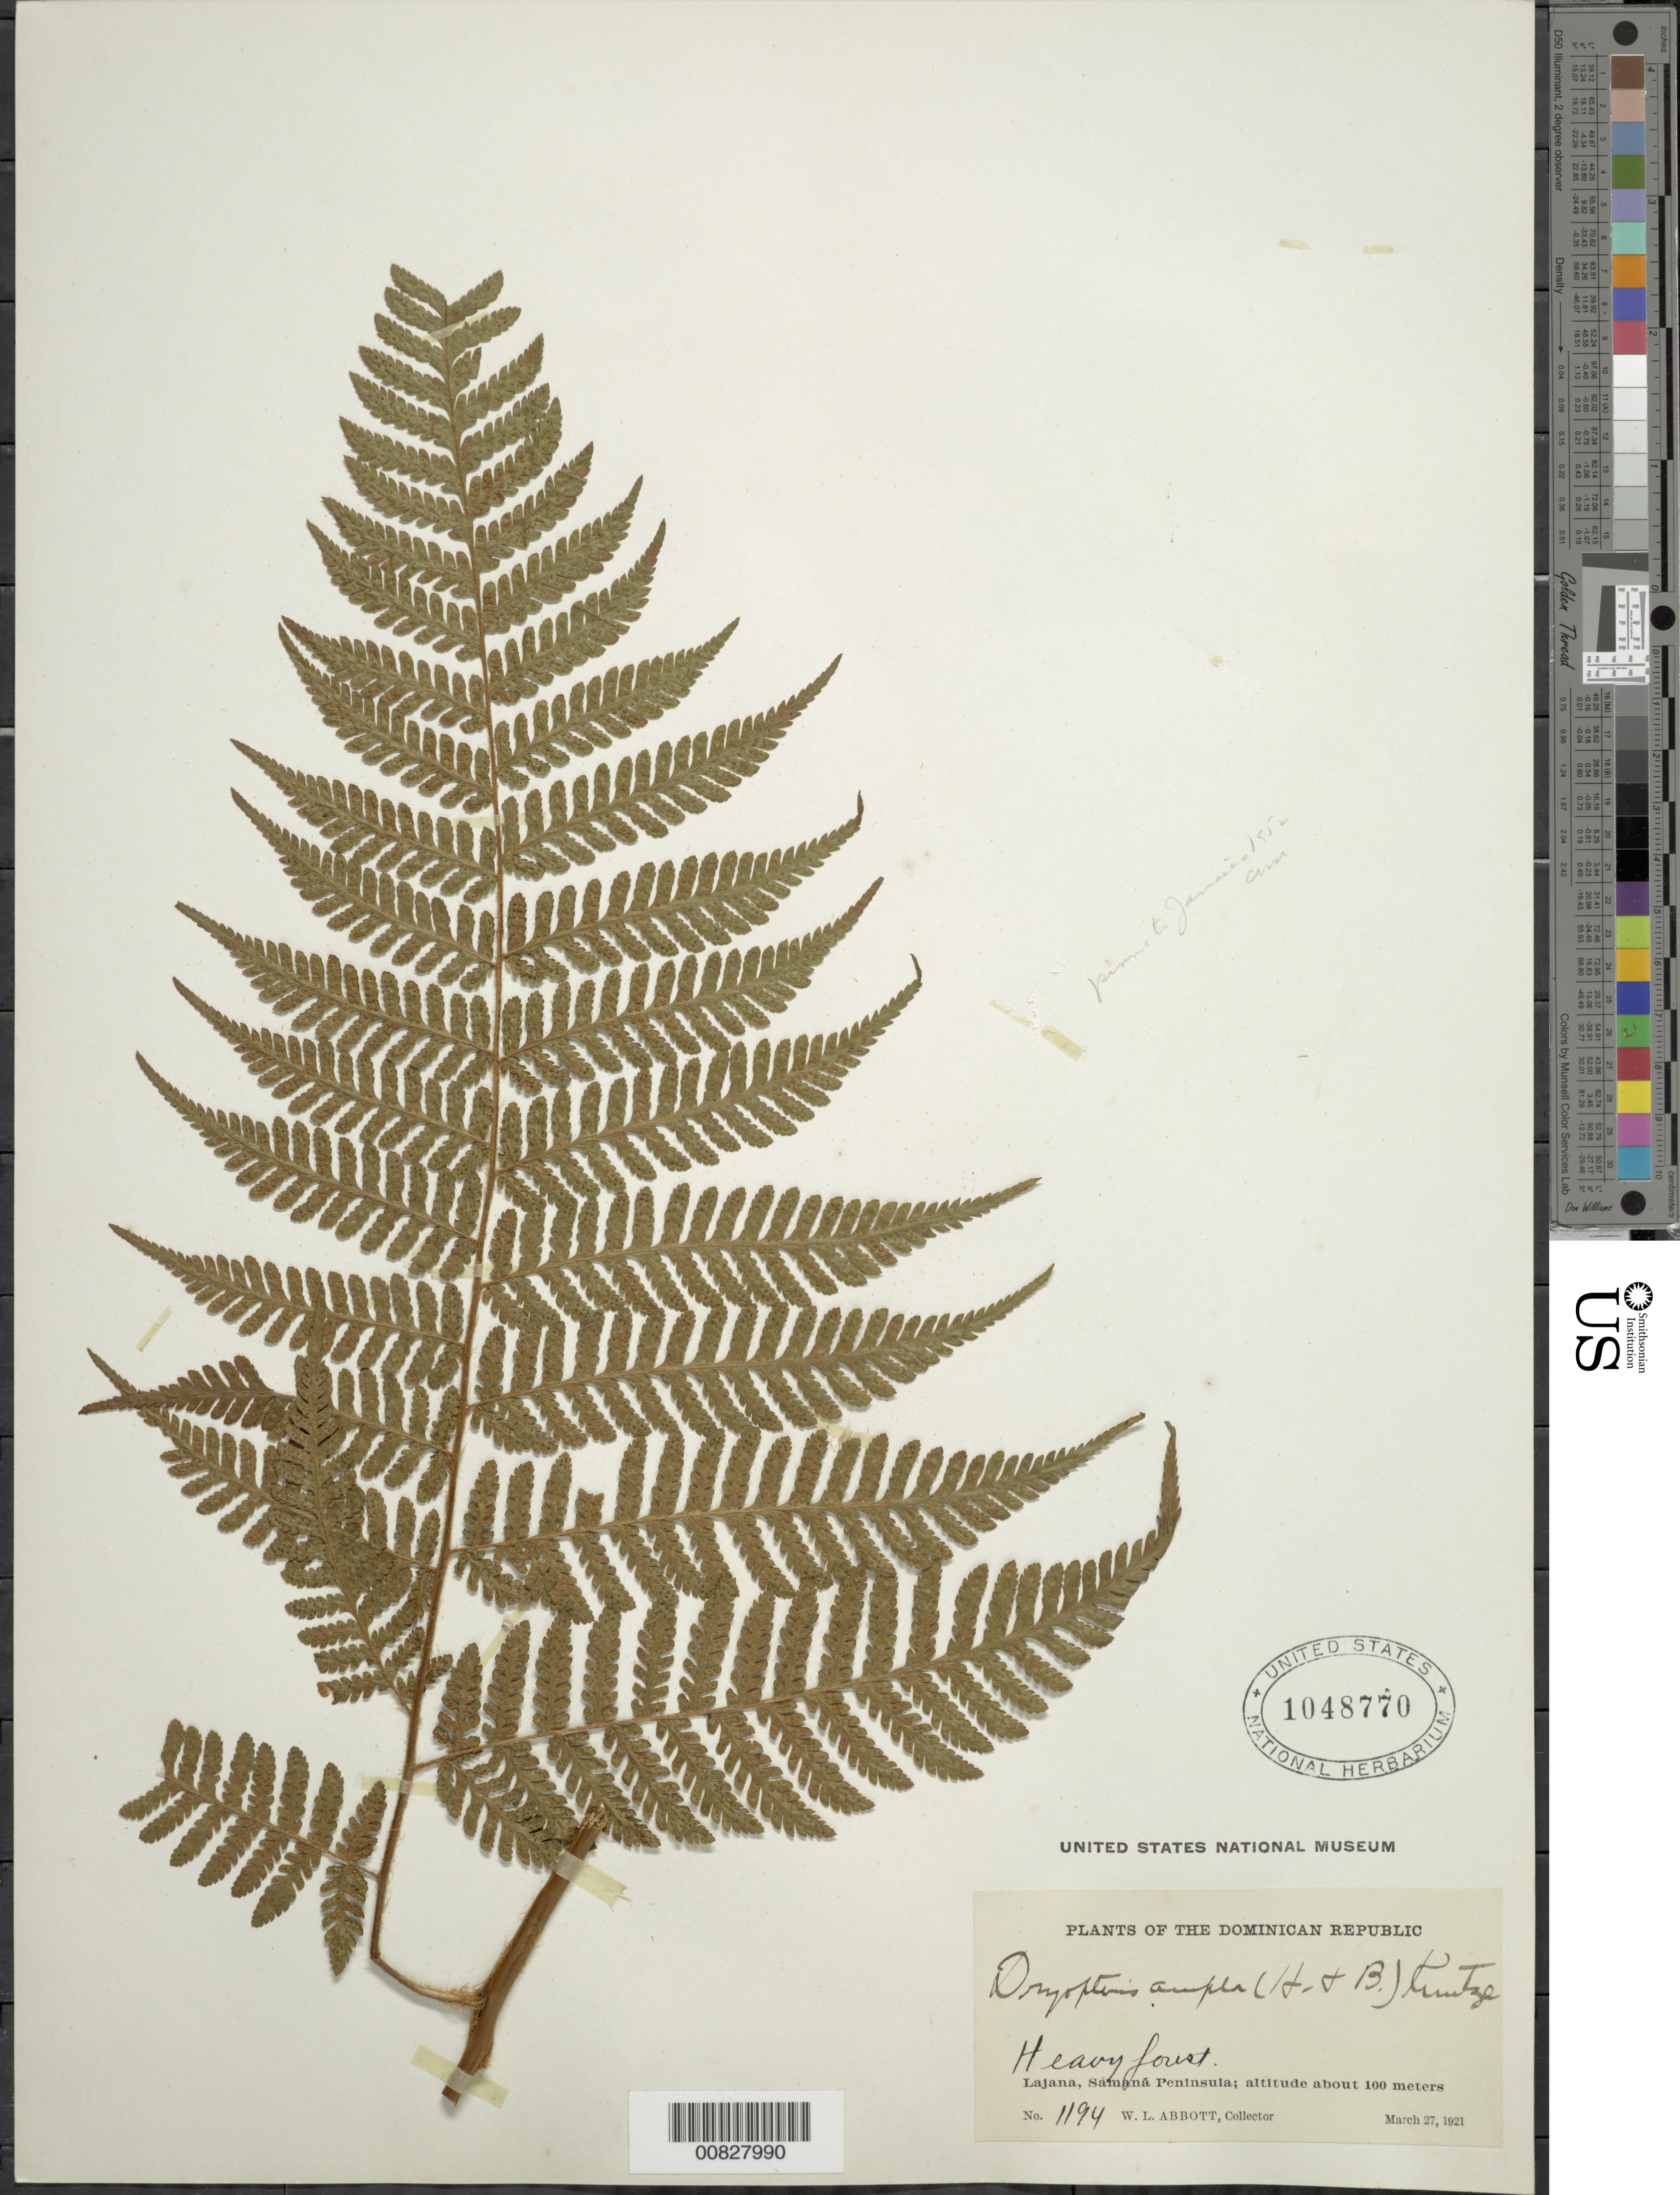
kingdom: Plantae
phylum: Tracheophyta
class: Polypodiopsida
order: Polypodiales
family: Dryopteridaceae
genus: Ctenitis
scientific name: Ctenitis sloanei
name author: (Poepp. ex Spreng.) C.V. Morton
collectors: W. L. Abbott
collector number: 1194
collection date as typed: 27 Mar 1921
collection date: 1921-03-27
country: Dominican Republic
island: Hispaniola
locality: Lajana, Samaná Peninsula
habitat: Heavy forest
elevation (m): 100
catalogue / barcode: US 1048770